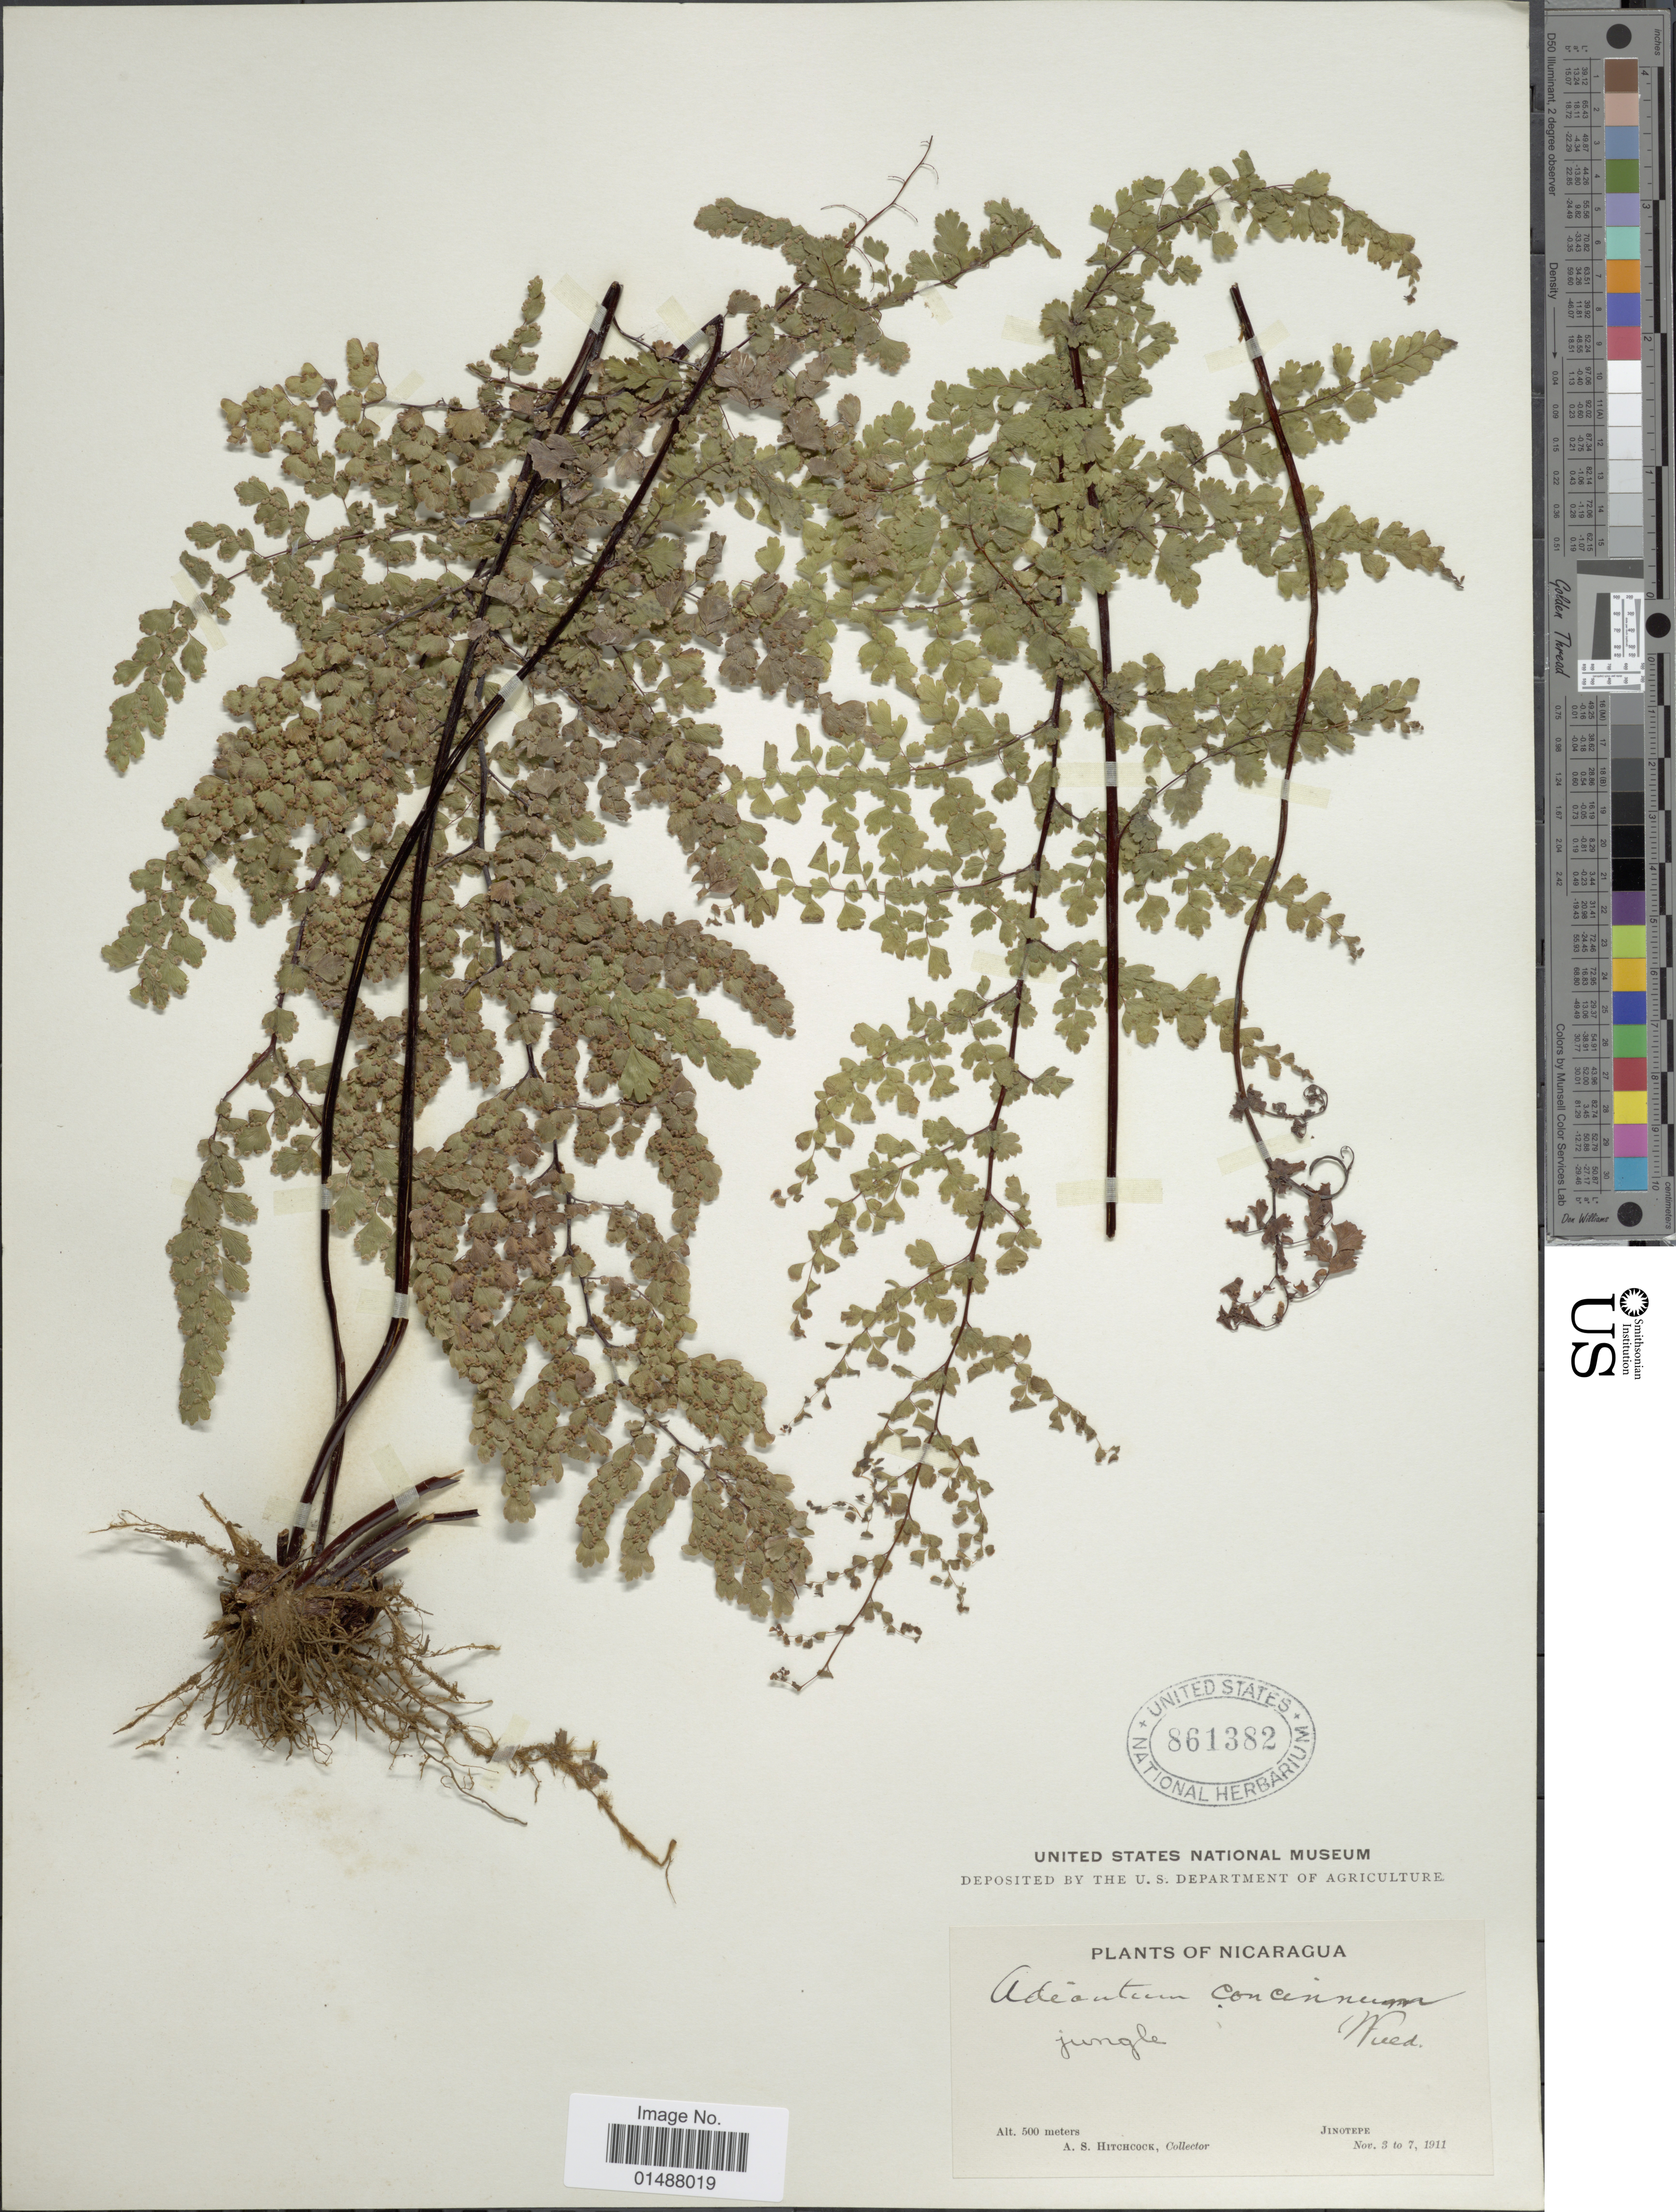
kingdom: Plantae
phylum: Tracheophyta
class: Polypodiopsida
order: Polypodiales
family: Pteridaceae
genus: Adiantum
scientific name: Adiantum concinnum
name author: Humb. & Bonpl. ex Willd.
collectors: A. S. Hitchcock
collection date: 1911-11-03/1911-11-07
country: Nicaragua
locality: Jinotepe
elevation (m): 500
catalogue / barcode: US 861382